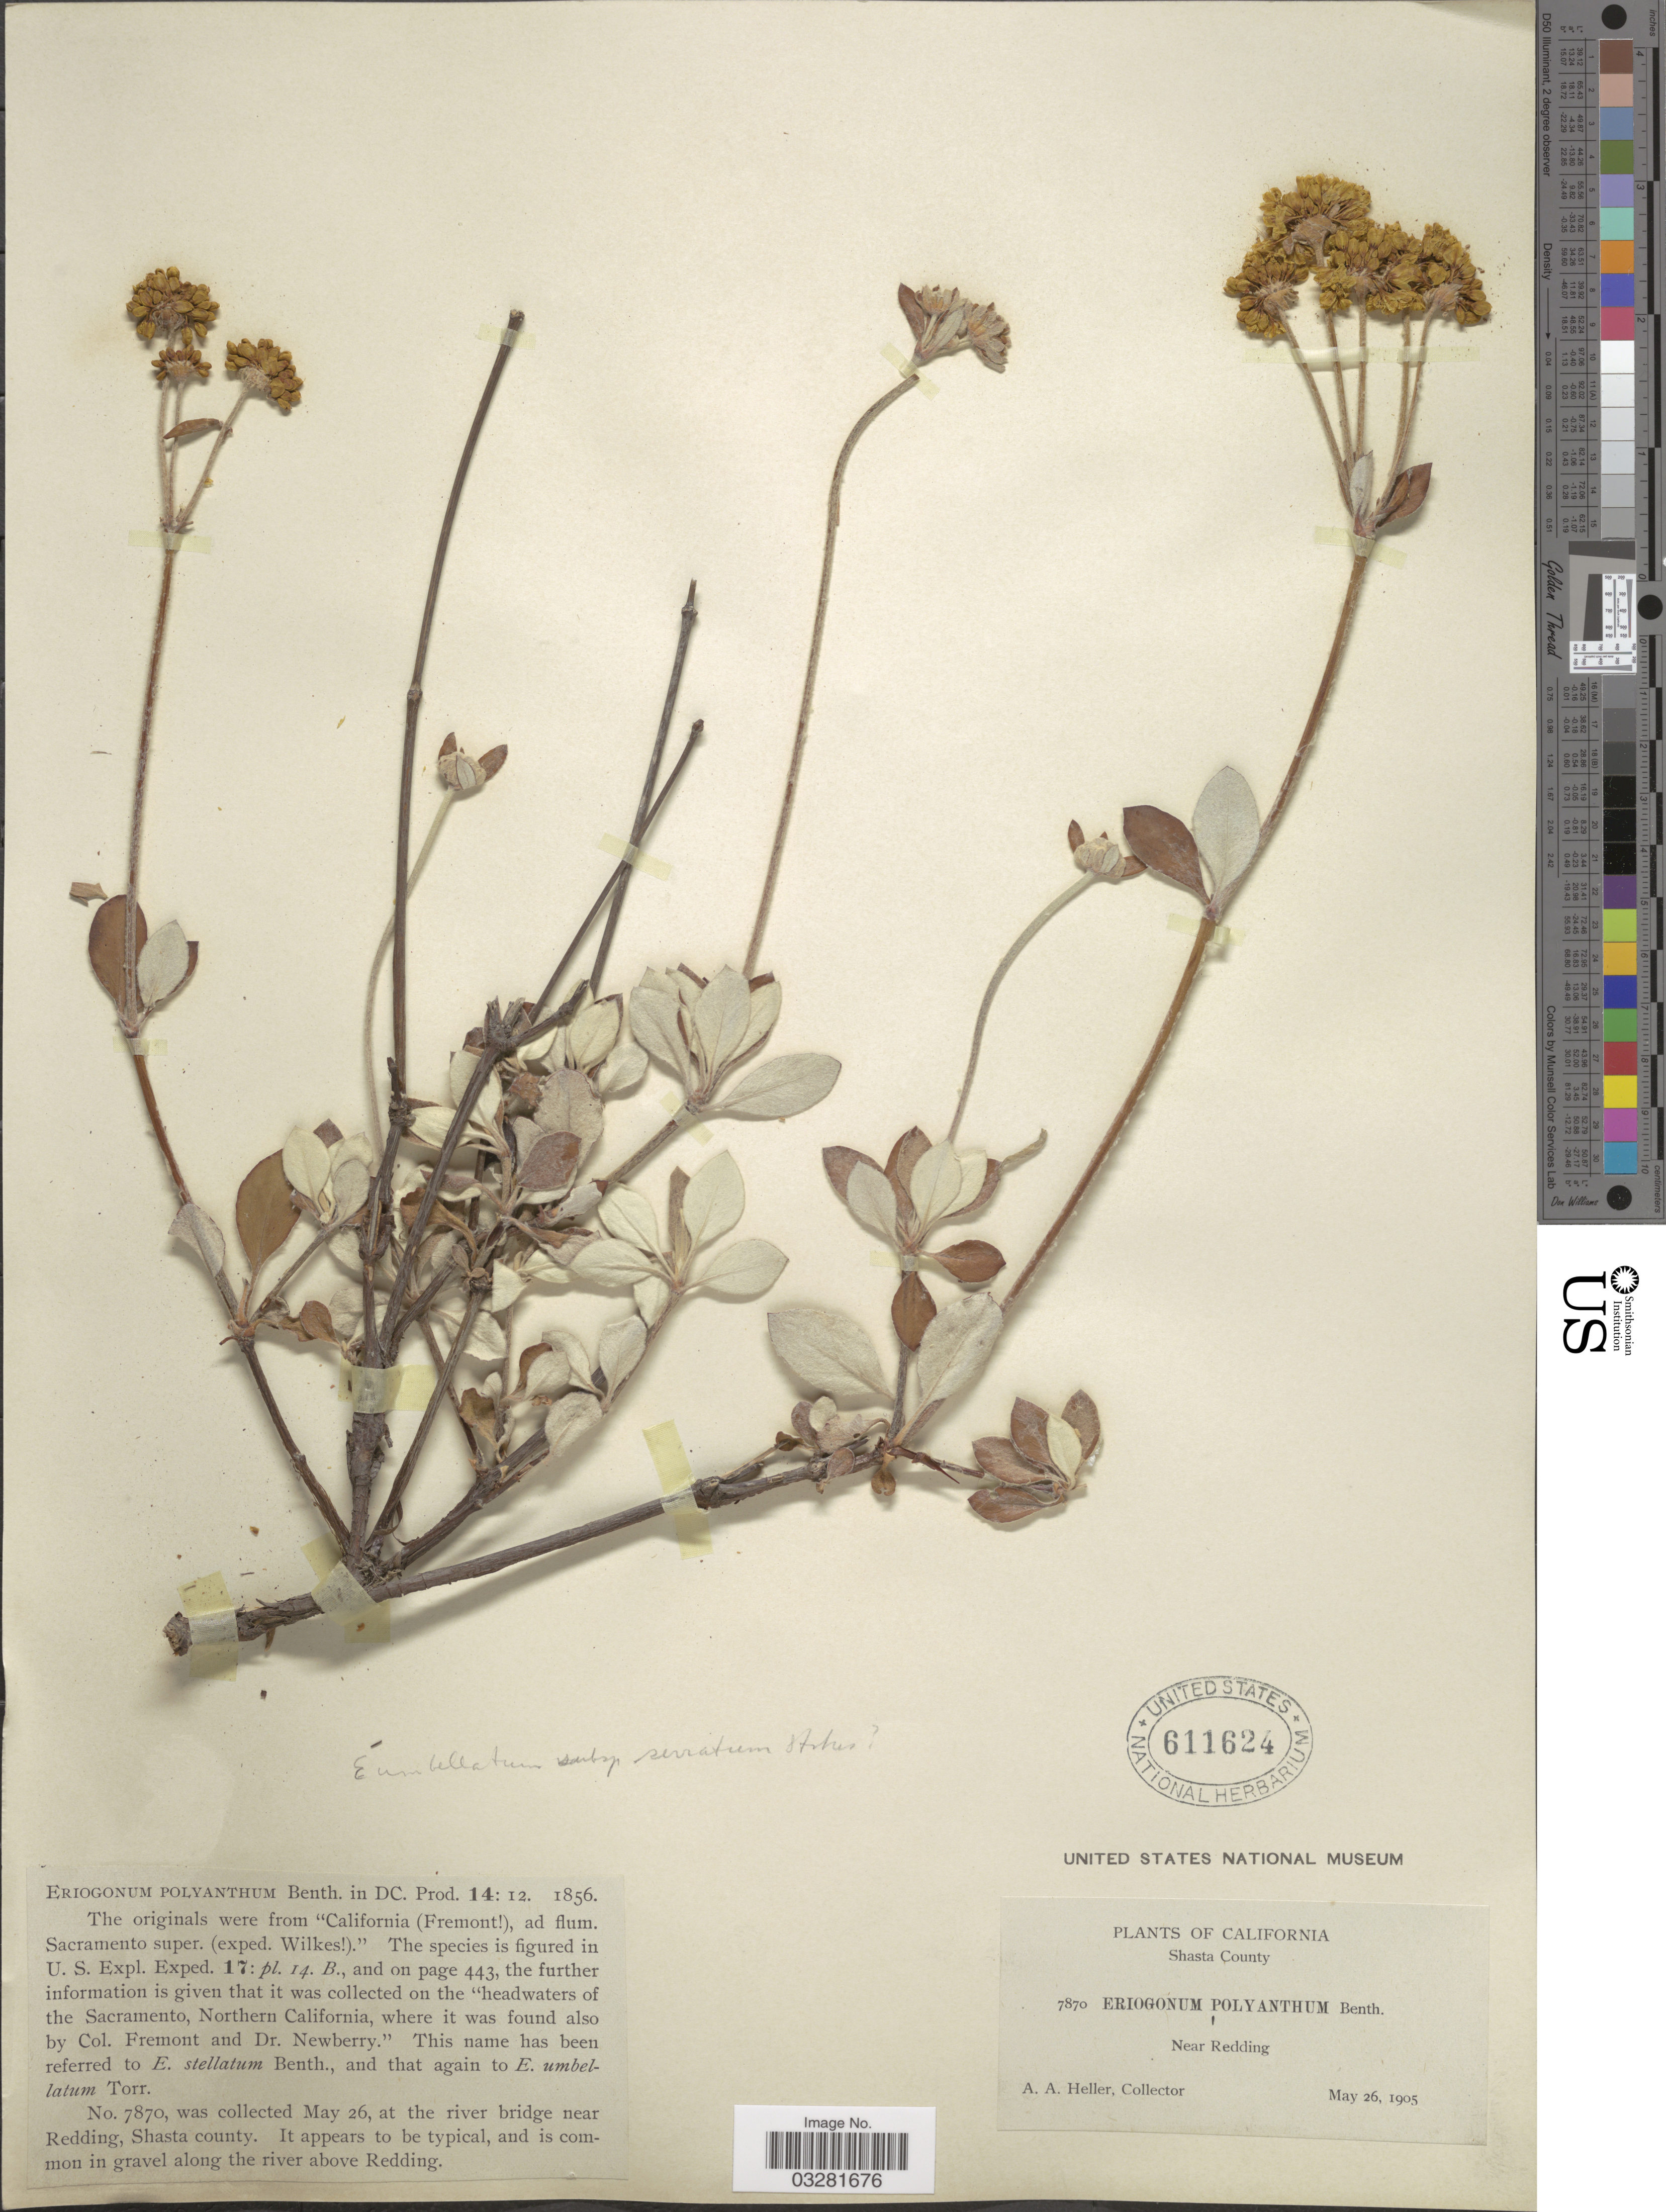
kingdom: Plantae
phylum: Tracheophyta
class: Magnoliopsida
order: Caryophyllales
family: Polygonaceae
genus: Eriogonum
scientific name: Eriogonum umbellatum var. polyanthum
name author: Torr.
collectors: A. A. Heller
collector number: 7870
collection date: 1905-05-26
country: United States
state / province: California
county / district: Shasta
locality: Shasta County. River bridge near Redding.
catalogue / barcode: US 611624